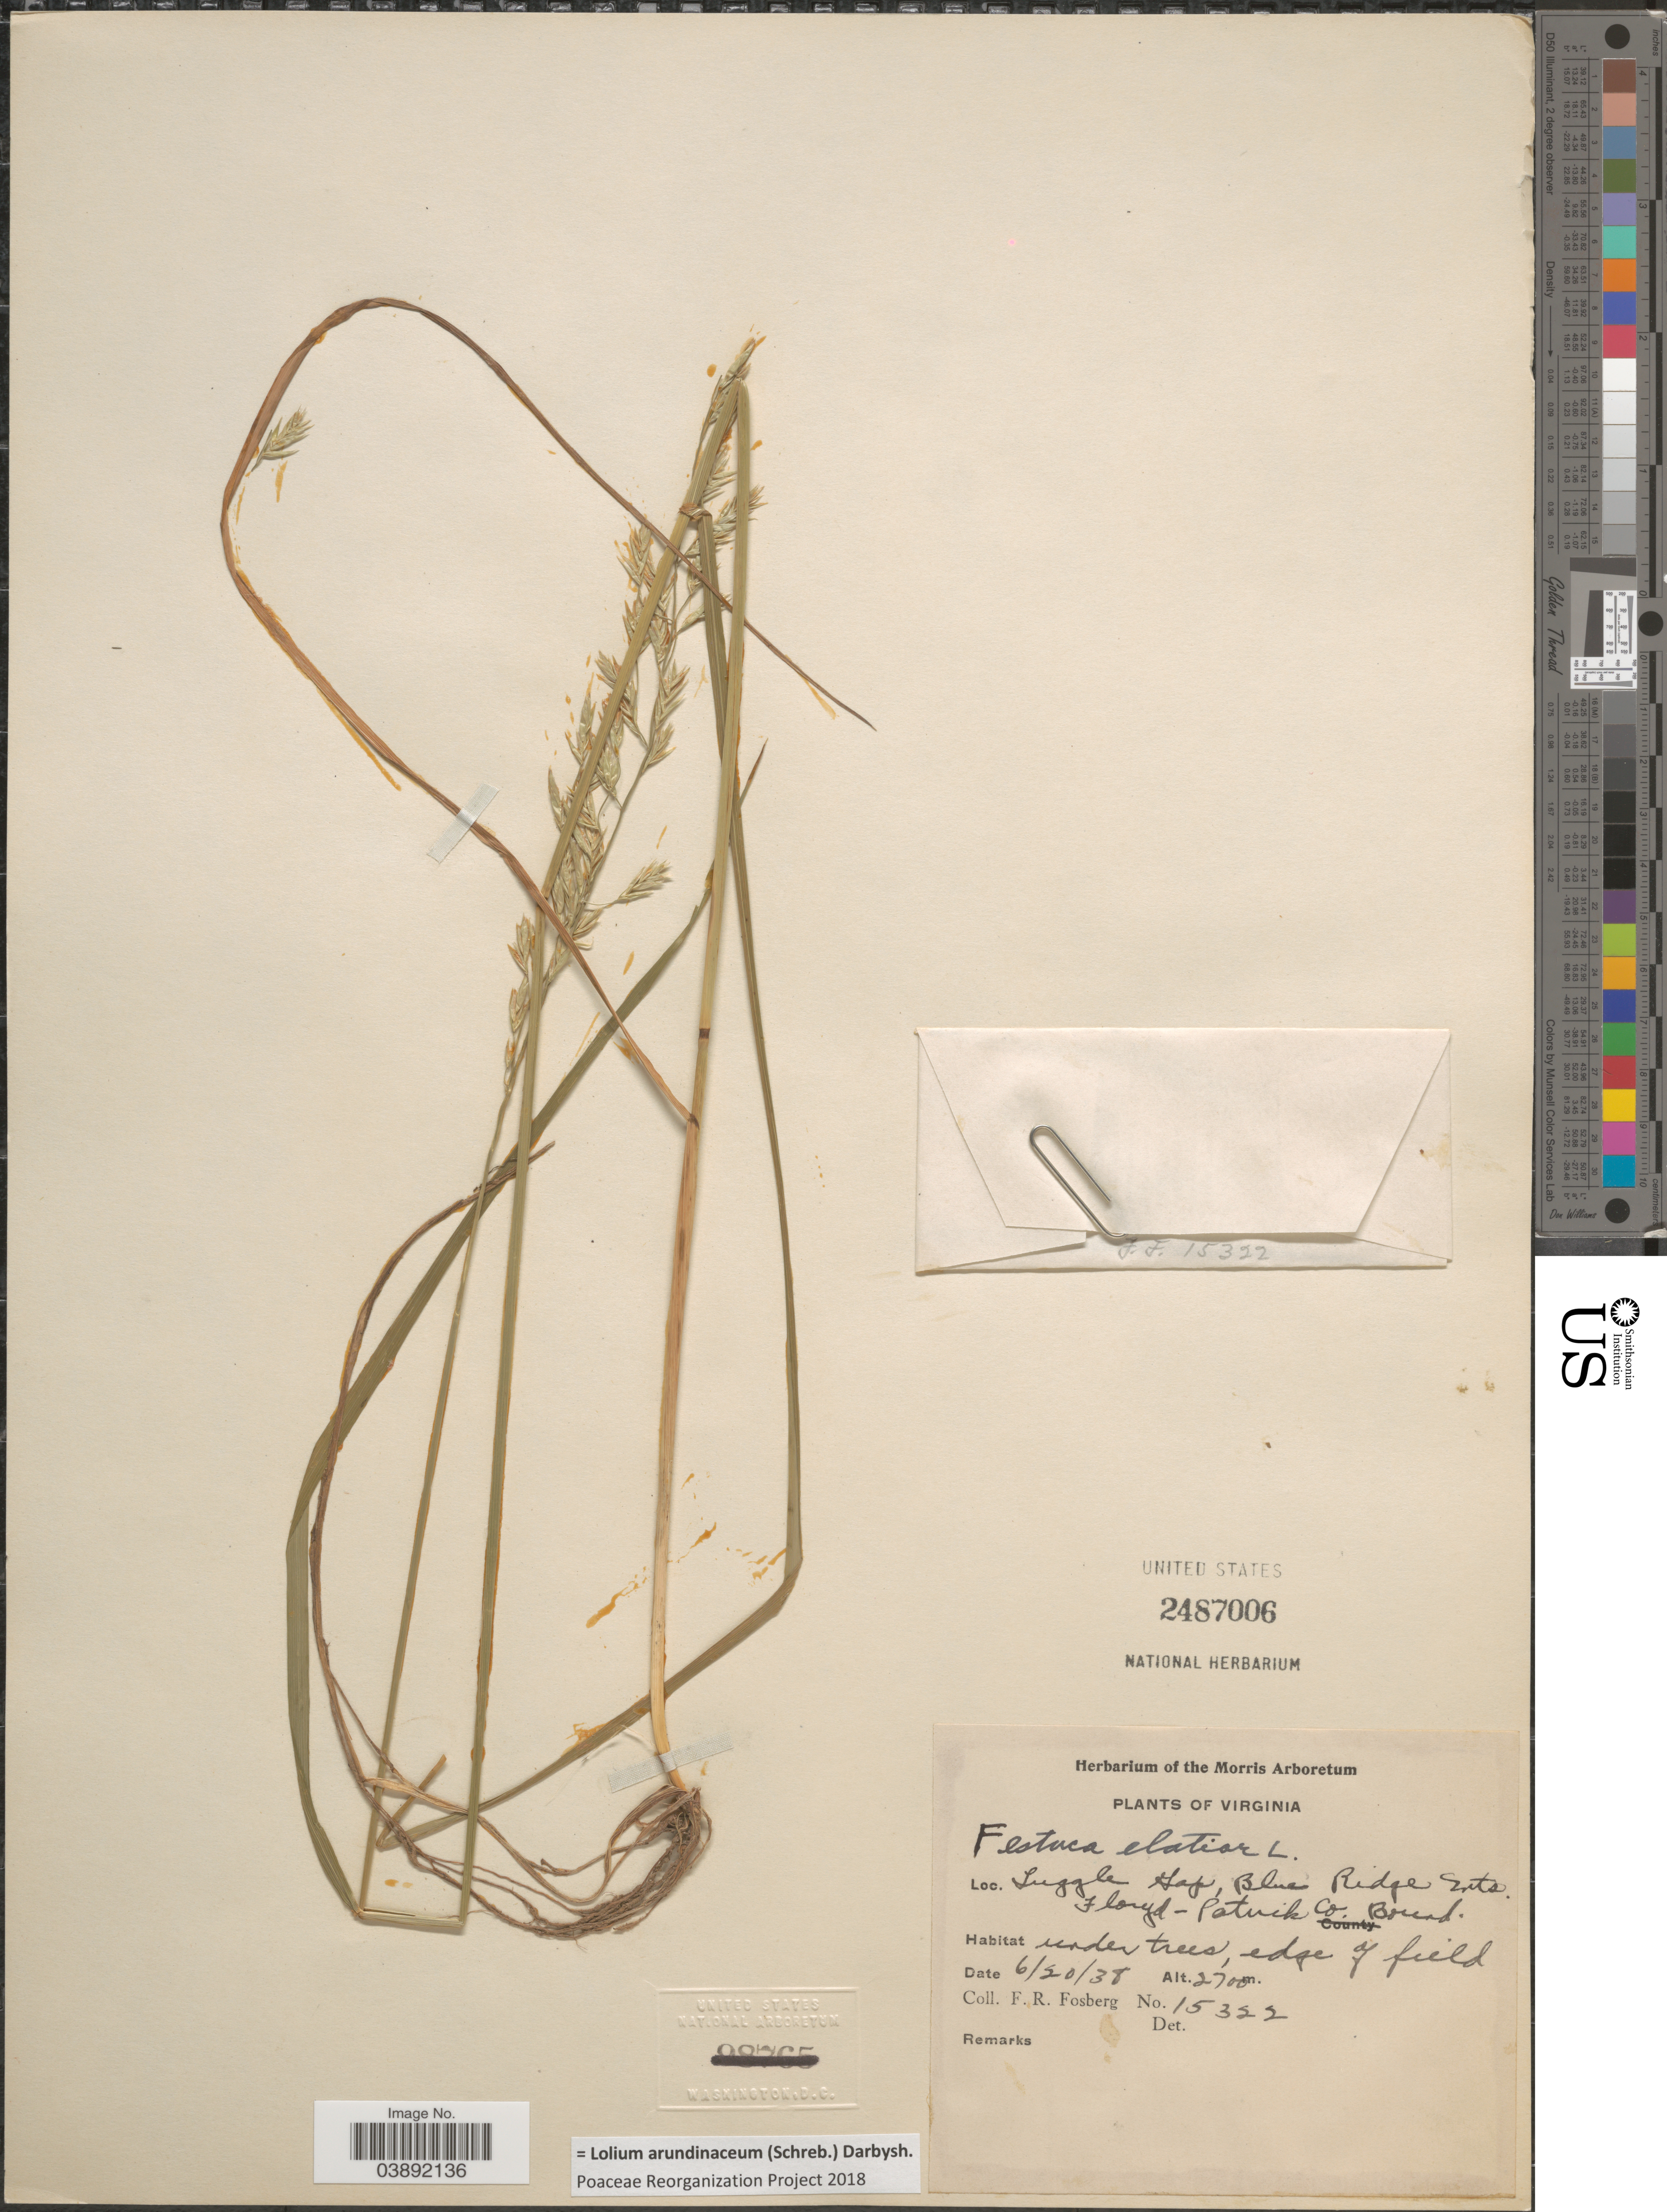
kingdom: Plantae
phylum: Tracheophyta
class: Liliopsida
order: Poales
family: Poaceae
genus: Lolium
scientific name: Lolium arundinaceum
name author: (Schreb.) Darbysh.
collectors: F. R. Fosberg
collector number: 15322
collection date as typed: Transcribed d/m/y: 20/6/38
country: United States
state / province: Virginia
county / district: Floyd / Patrick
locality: Tuggle Gap, Blue Ridge Mts. Floyd-Patrick Co.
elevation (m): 2700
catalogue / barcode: US 2487006